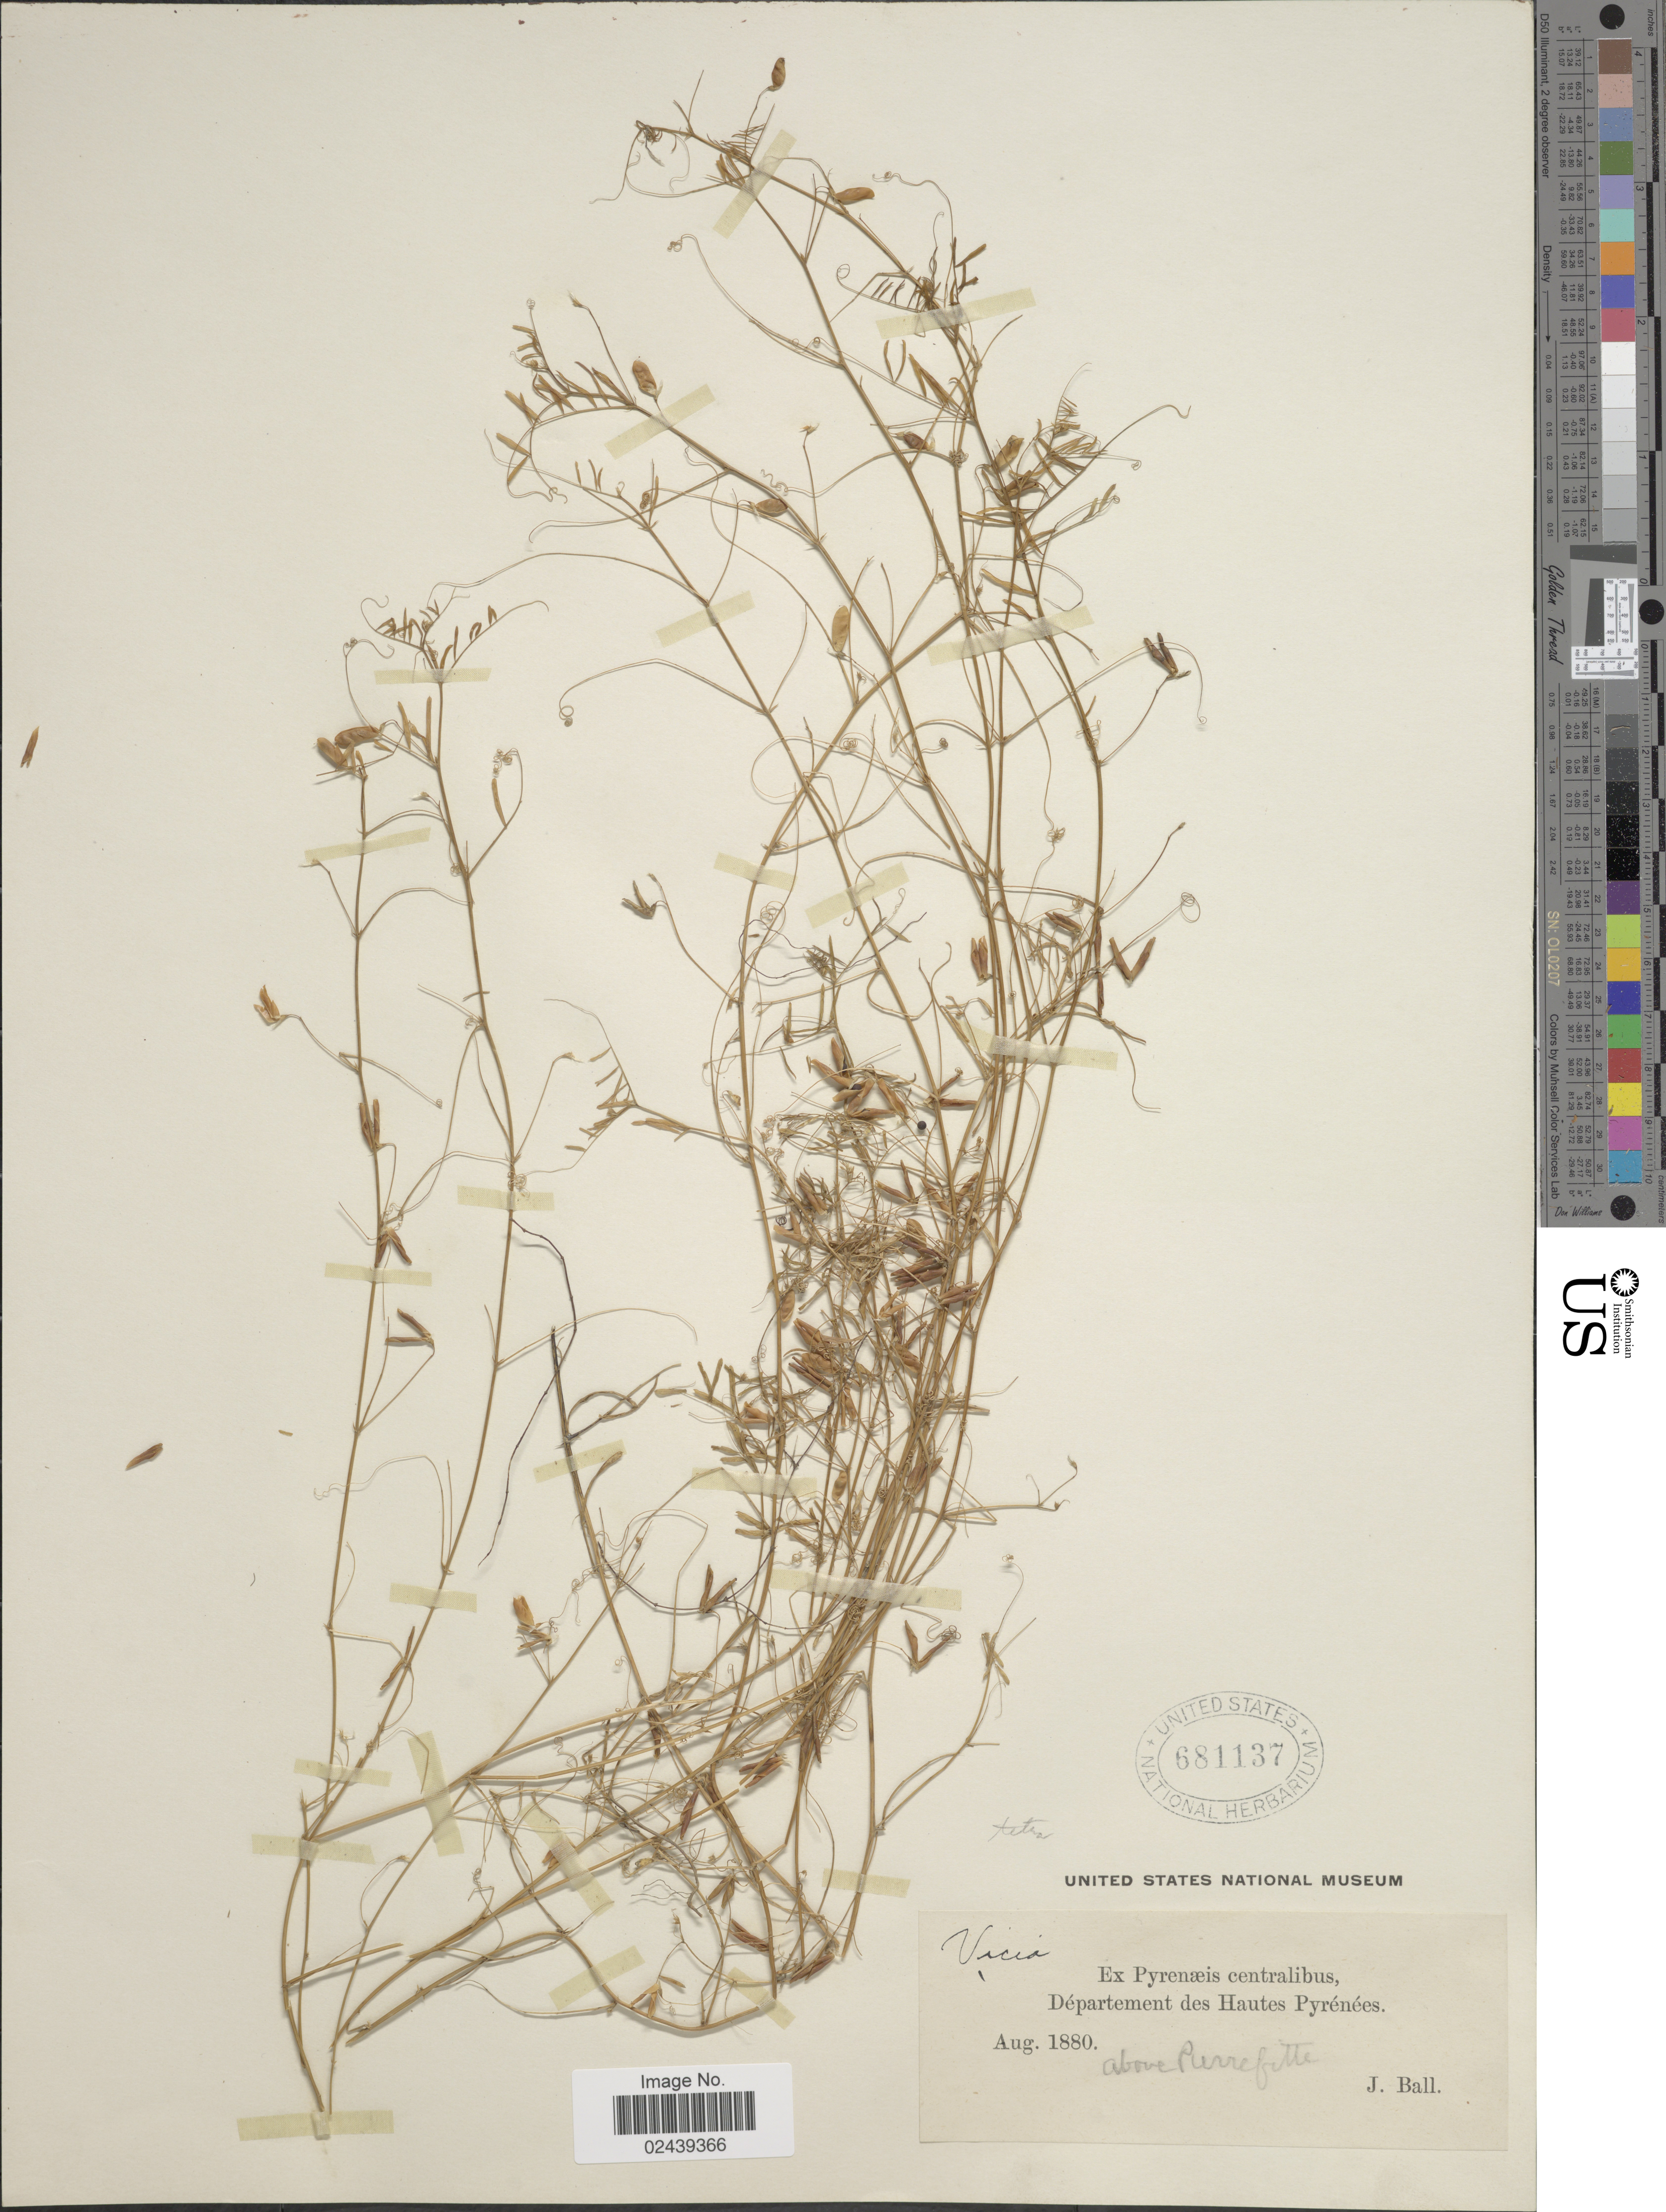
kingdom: Plantae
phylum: Tracheophyta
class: Magnoliopsida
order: Fabales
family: Fabaceae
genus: Vicia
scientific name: Vicia tetrasperma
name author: (L.) Schreb.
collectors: J. Ball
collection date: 1880-08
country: France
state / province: Occitanie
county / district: Hautes-Pyrénées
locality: Ex Pyrenaeis centralibus, Departement des Hautes Pyrenees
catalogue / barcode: US 681137